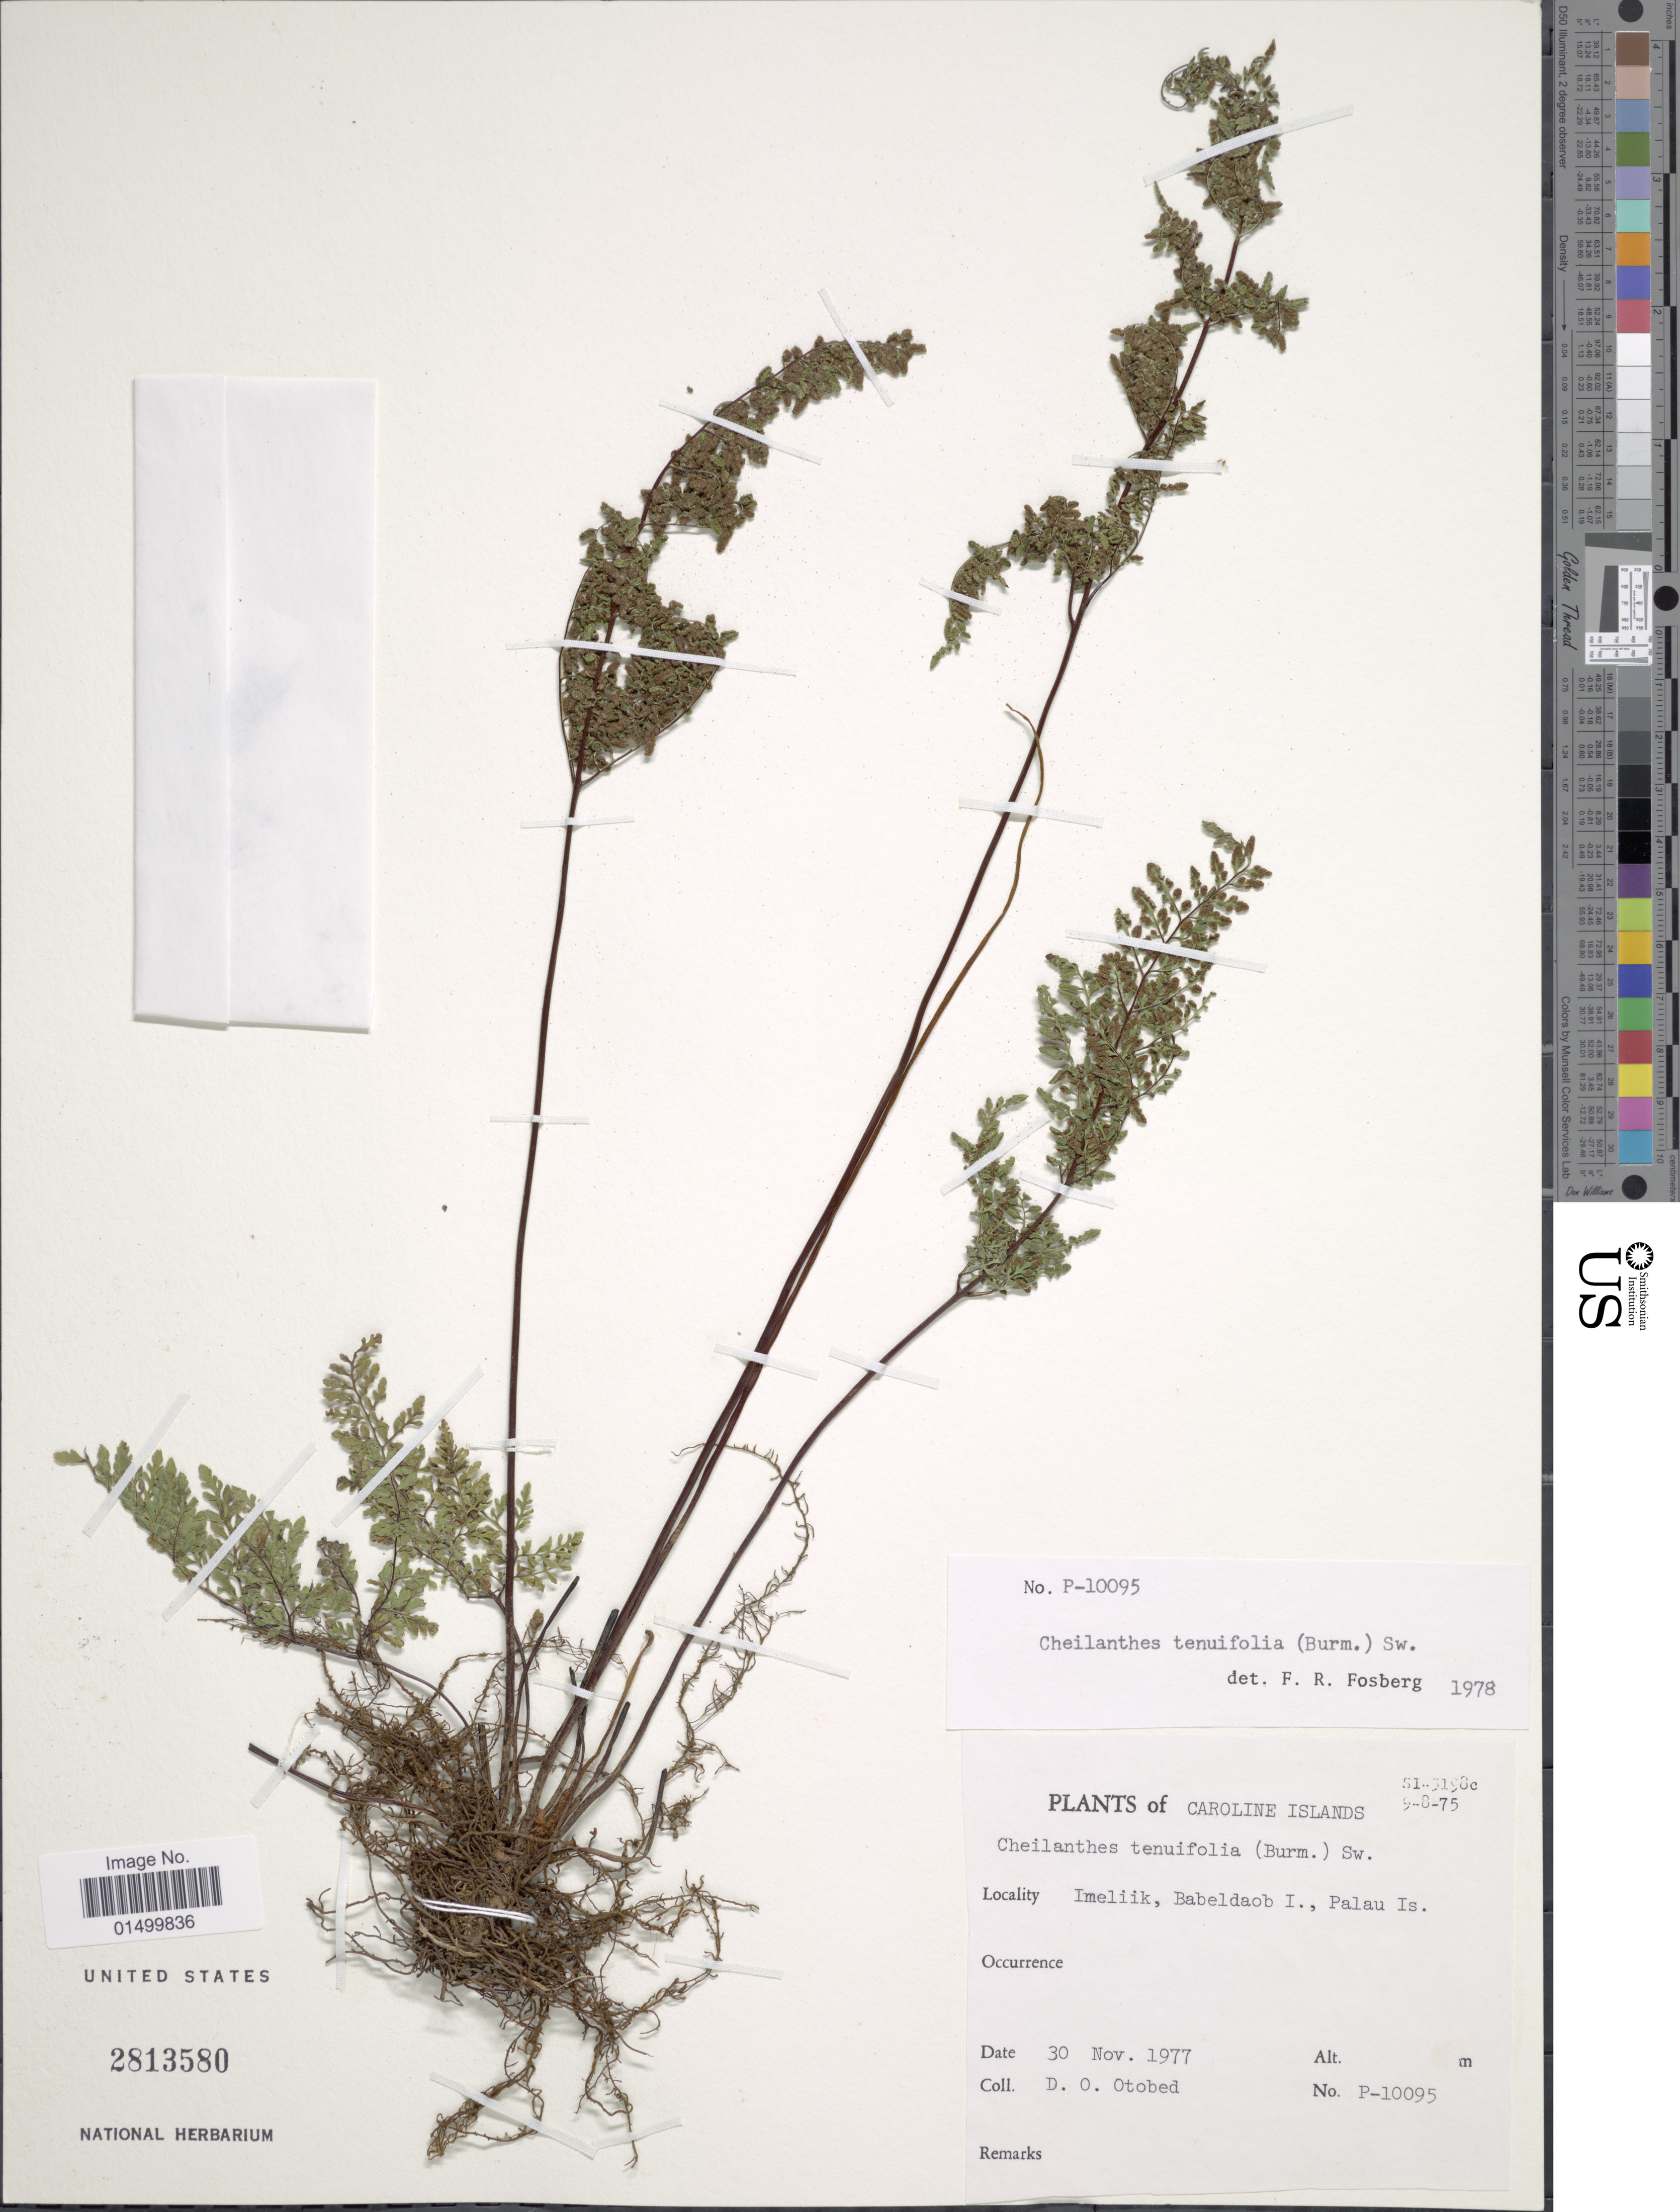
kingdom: Plantae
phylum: Tracheophyta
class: Polypodiopsida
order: Polypodiales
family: Pteridaceae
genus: Cheilanthes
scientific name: Cheilanthes tenuifolia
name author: (Burm. f.) Sw.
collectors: D. O. Otobed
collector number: P-10095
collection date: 1977-11-30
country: Palau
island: Babeldaob [Babelthuap]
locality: Imeliik, Babeldaob I., Palau Is.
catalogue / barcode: US 2813580